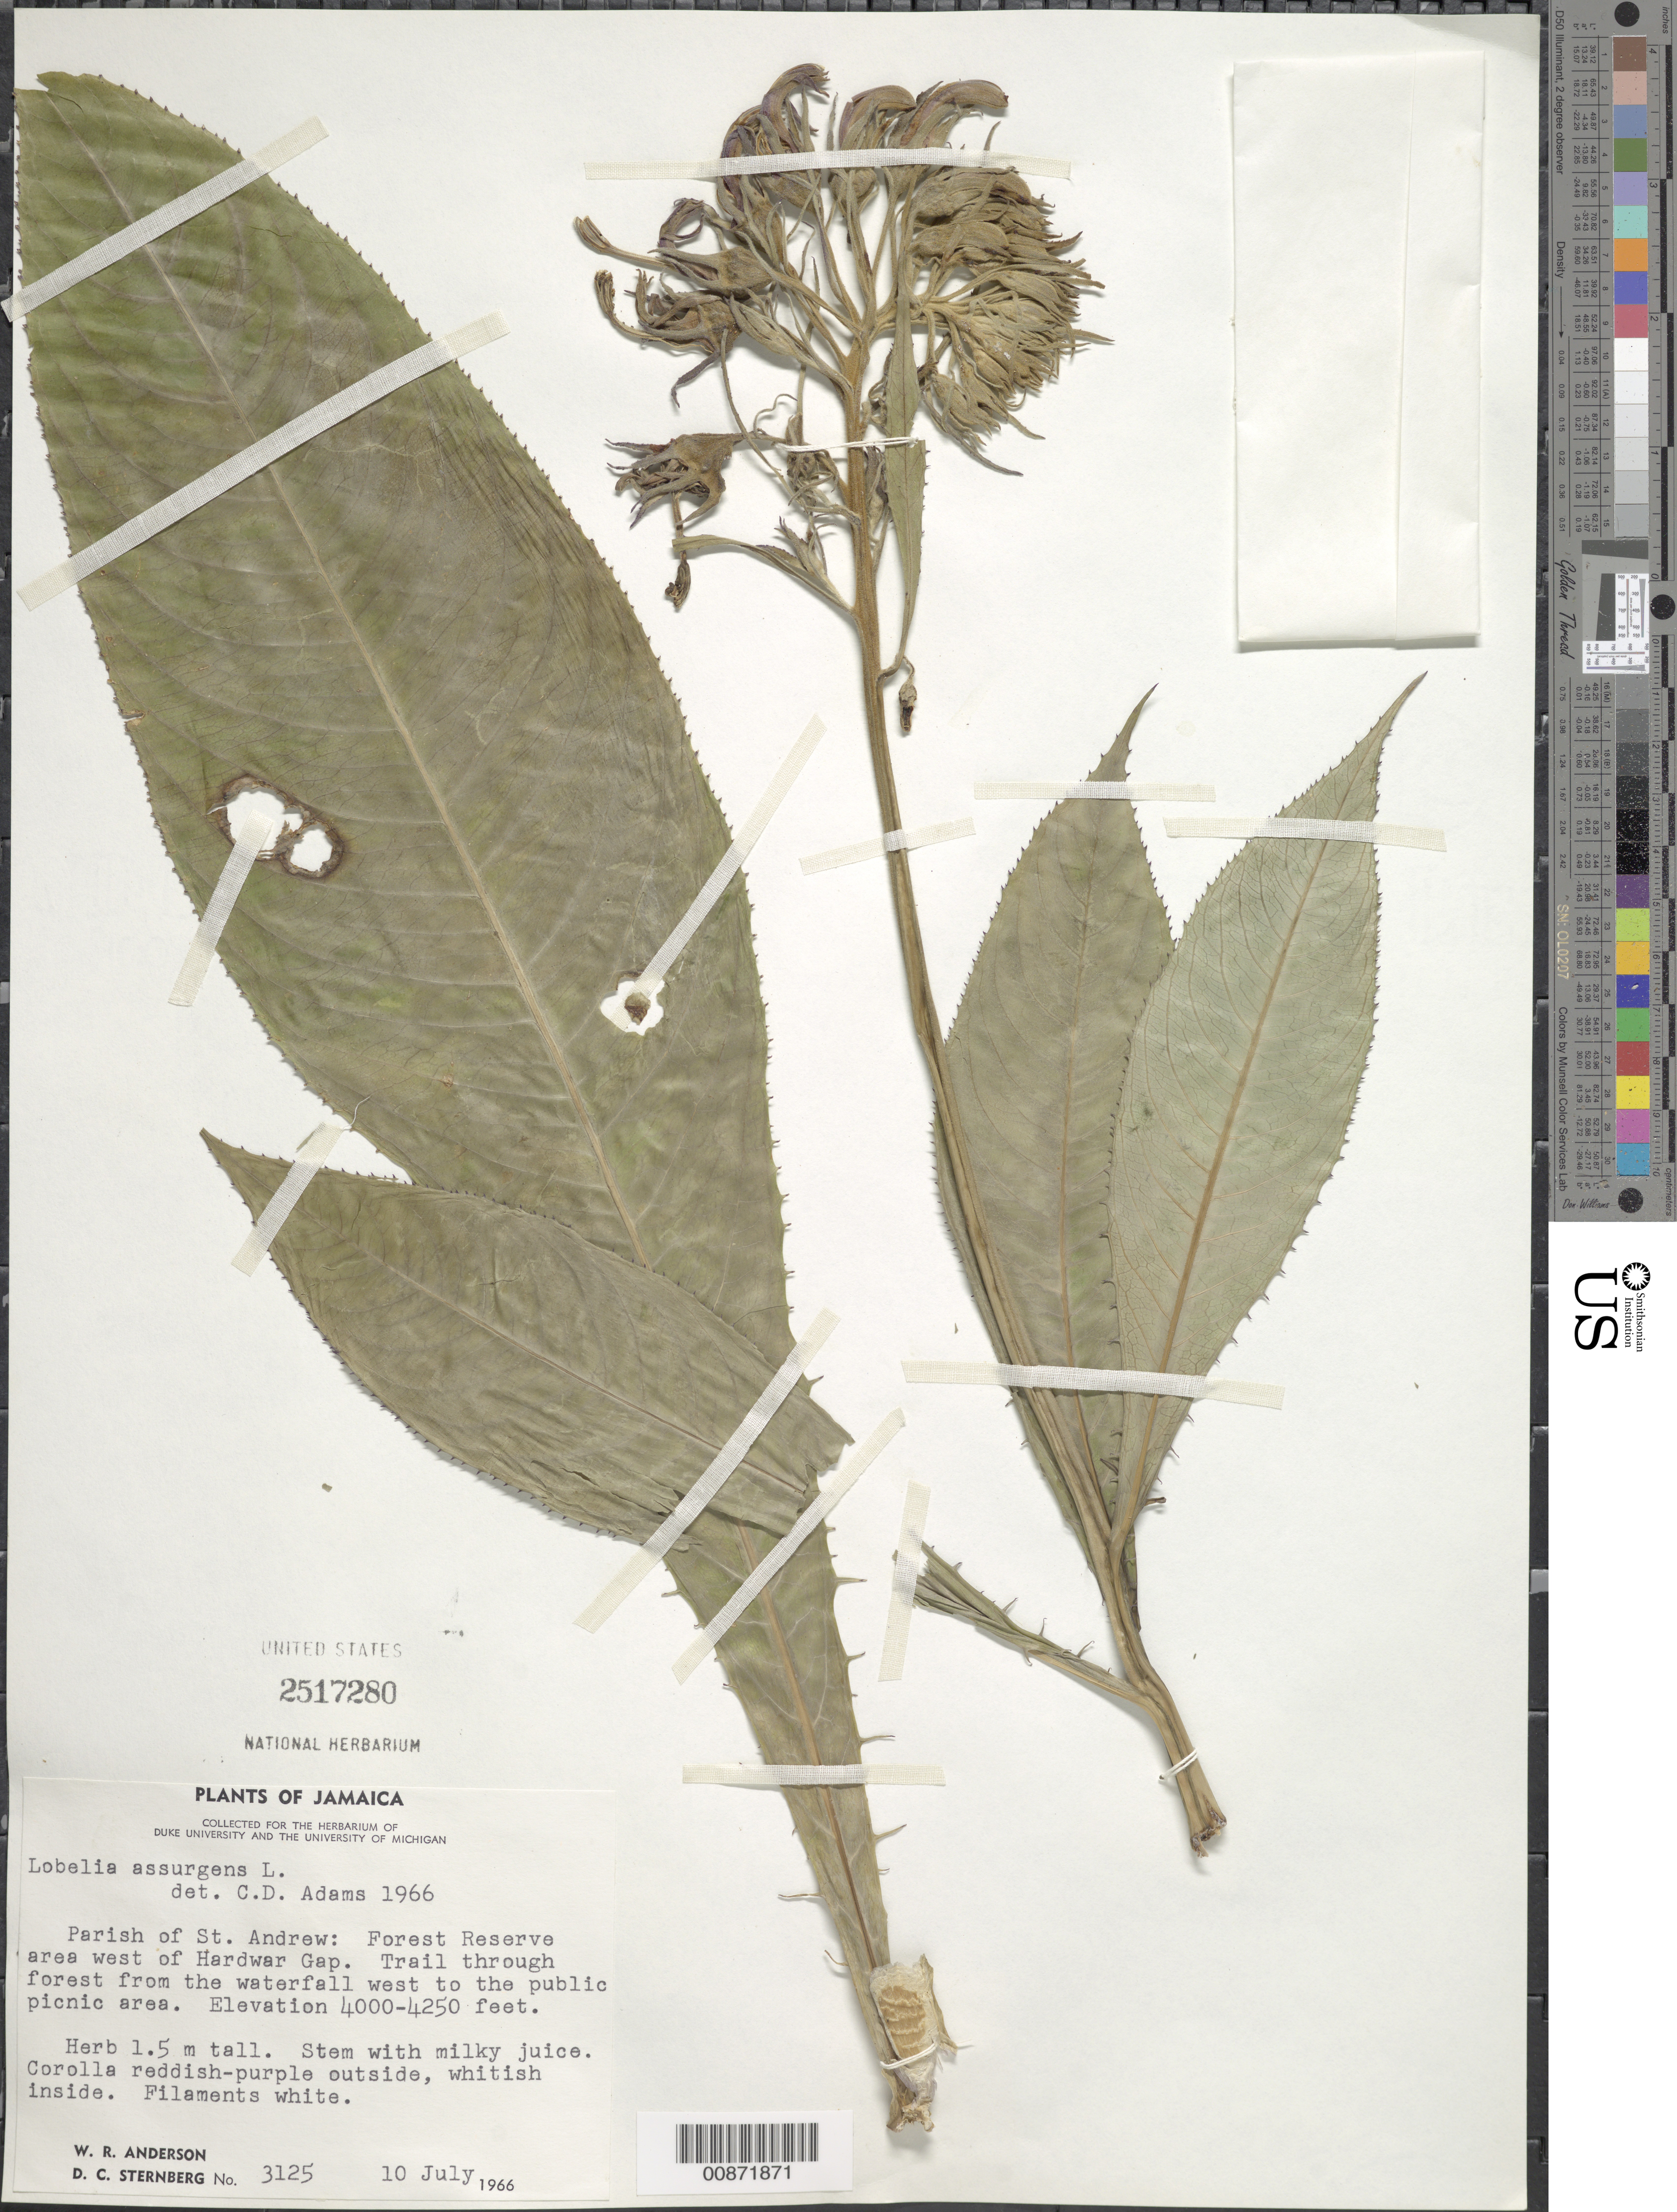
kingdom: Plantae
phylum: Tracheophyta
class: Magnoliopsida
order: Asterales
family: Campanulaceae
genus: Lobelia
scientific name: Lobelia assurgens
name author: L.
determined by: Adams, C. D.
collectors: W. R. Anderson & D. Sternberg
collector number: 3125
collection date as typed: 10 Jul 1966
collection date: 1966-07-10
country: Jamaica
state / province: Saint Andrew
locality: Forest Reserve area west of Hardwater Gap. Trail through forest from the waterfall west to the public picnic area.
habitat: Along trail through forest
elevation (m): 1219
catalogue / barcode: US 2517280